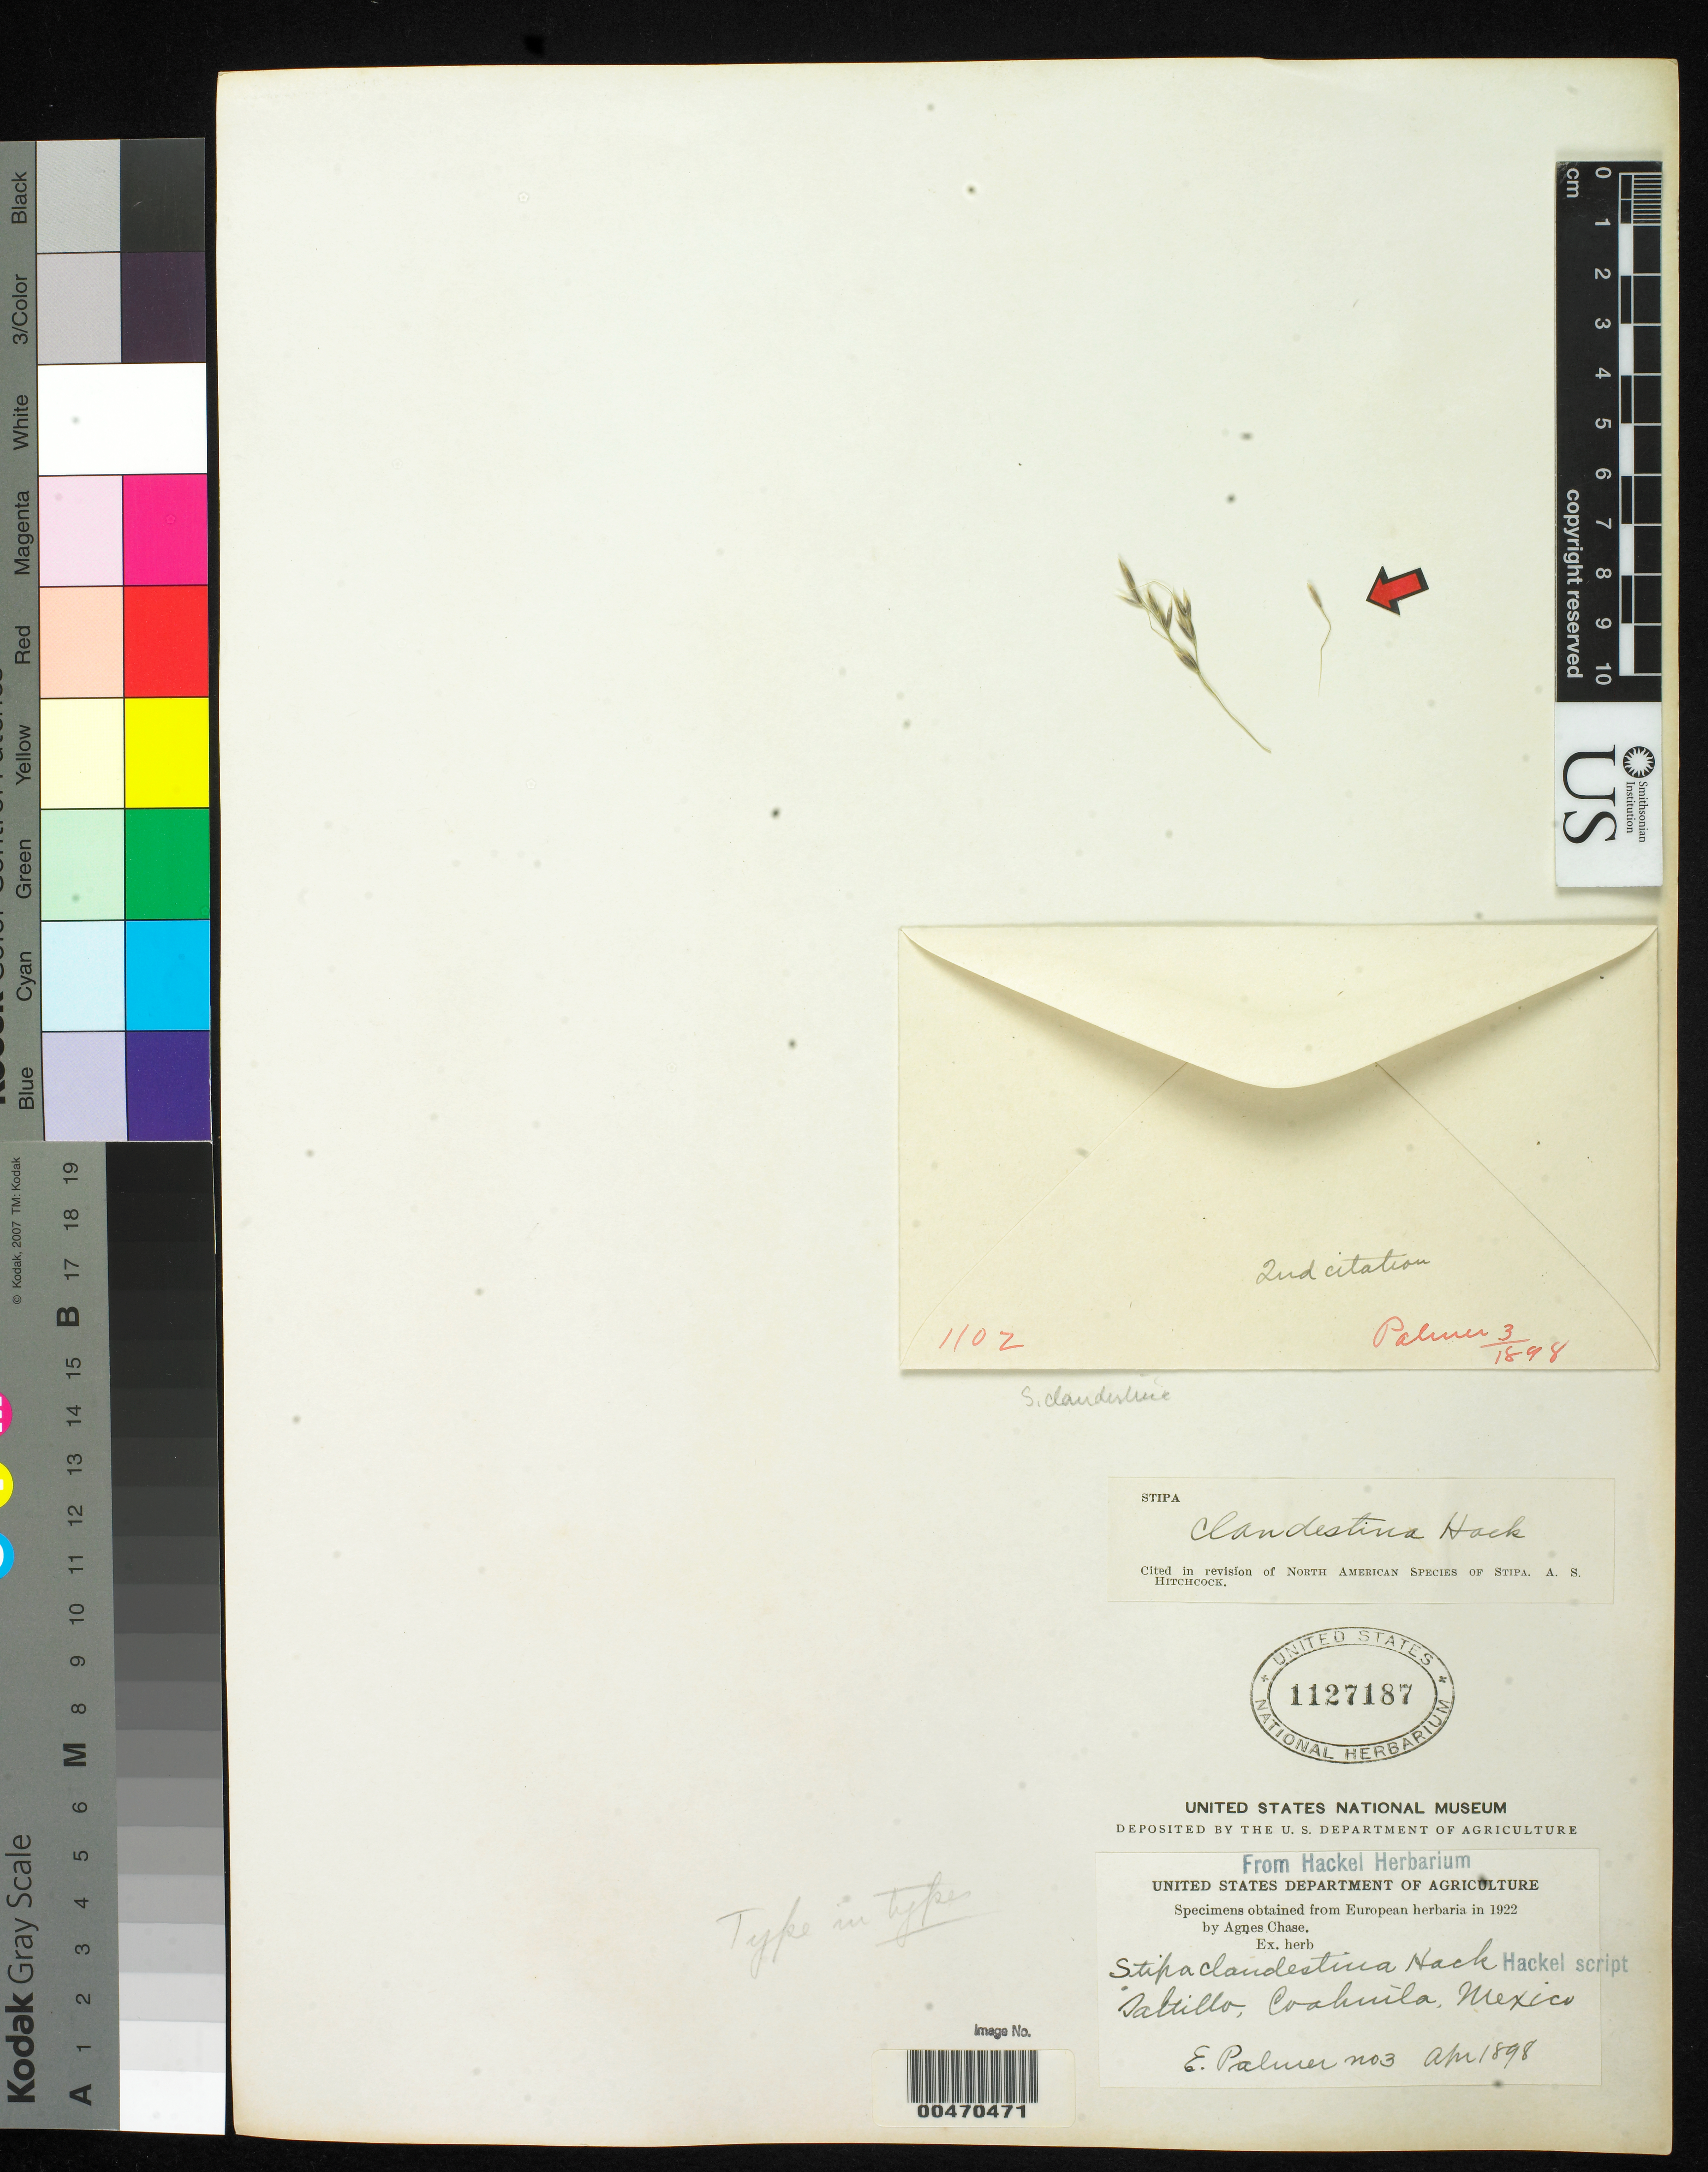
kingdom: Plantae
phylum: Tracheophyta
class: Liliopsida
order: Poales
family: Poaceae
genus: Stipa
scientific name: Stipa clandestina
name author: Hack.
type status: Isosyntype Fragment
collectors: E. Palmer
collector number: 3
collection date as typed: Apr 1898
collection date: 1898-04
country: Mexico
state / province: Coahuila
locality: Near Saltillo.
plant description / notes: Cited 2003 by Soreng, R.J. et al., Contrib. U.S. Natl. Herb. 48: 15, 623.; Fragment from Hackel Herbarium. Lectotype is Arsène 3441.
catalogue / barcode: US 1127187